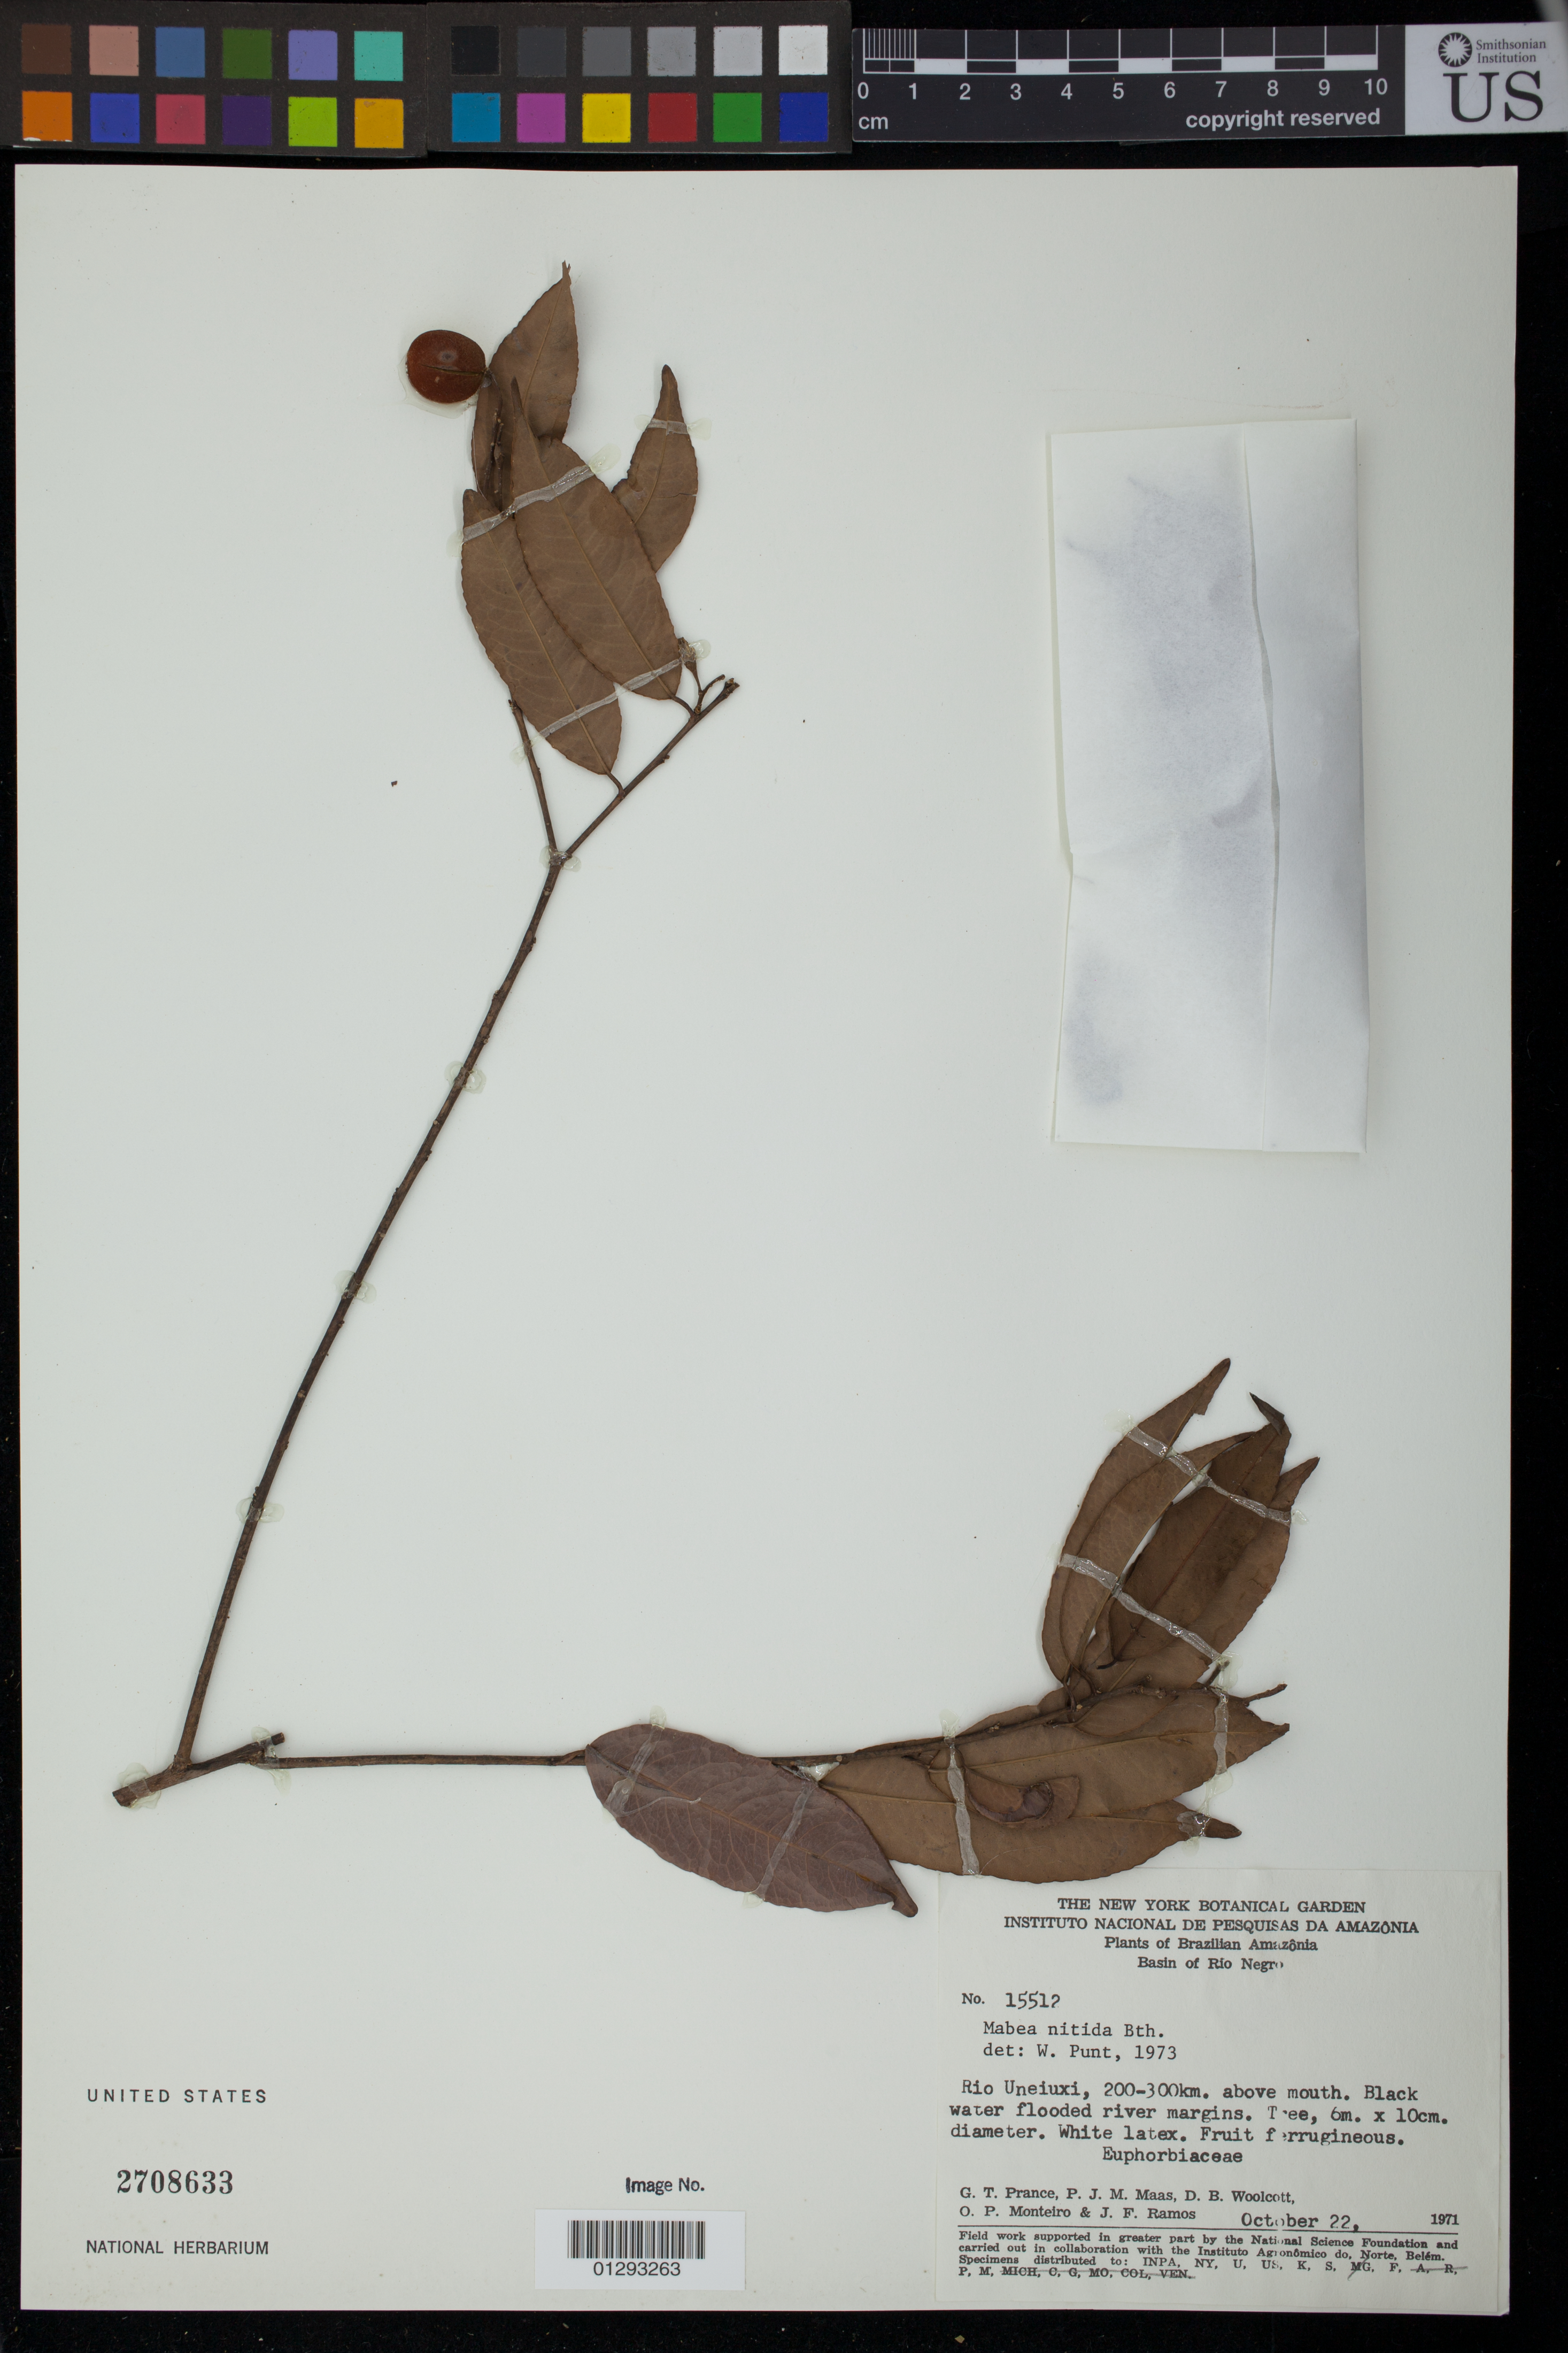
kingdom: Plantae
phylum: Tracheophyta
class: Magnoliopsida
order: Malpighiales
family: Euphorbiaceae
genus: Mabea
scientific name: Mabea nitida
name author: Spruce ex Benth.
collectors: G. T. Prance, P. Maas, D. B. Woolcott, O. P. Monteiro & J. F. Ramos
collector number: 15512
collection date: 1971-10-22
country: Brazil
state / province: Amazonas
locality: Rio Uneiuxi, 200 - 200 km. above mouth.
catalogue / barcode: US 2708633